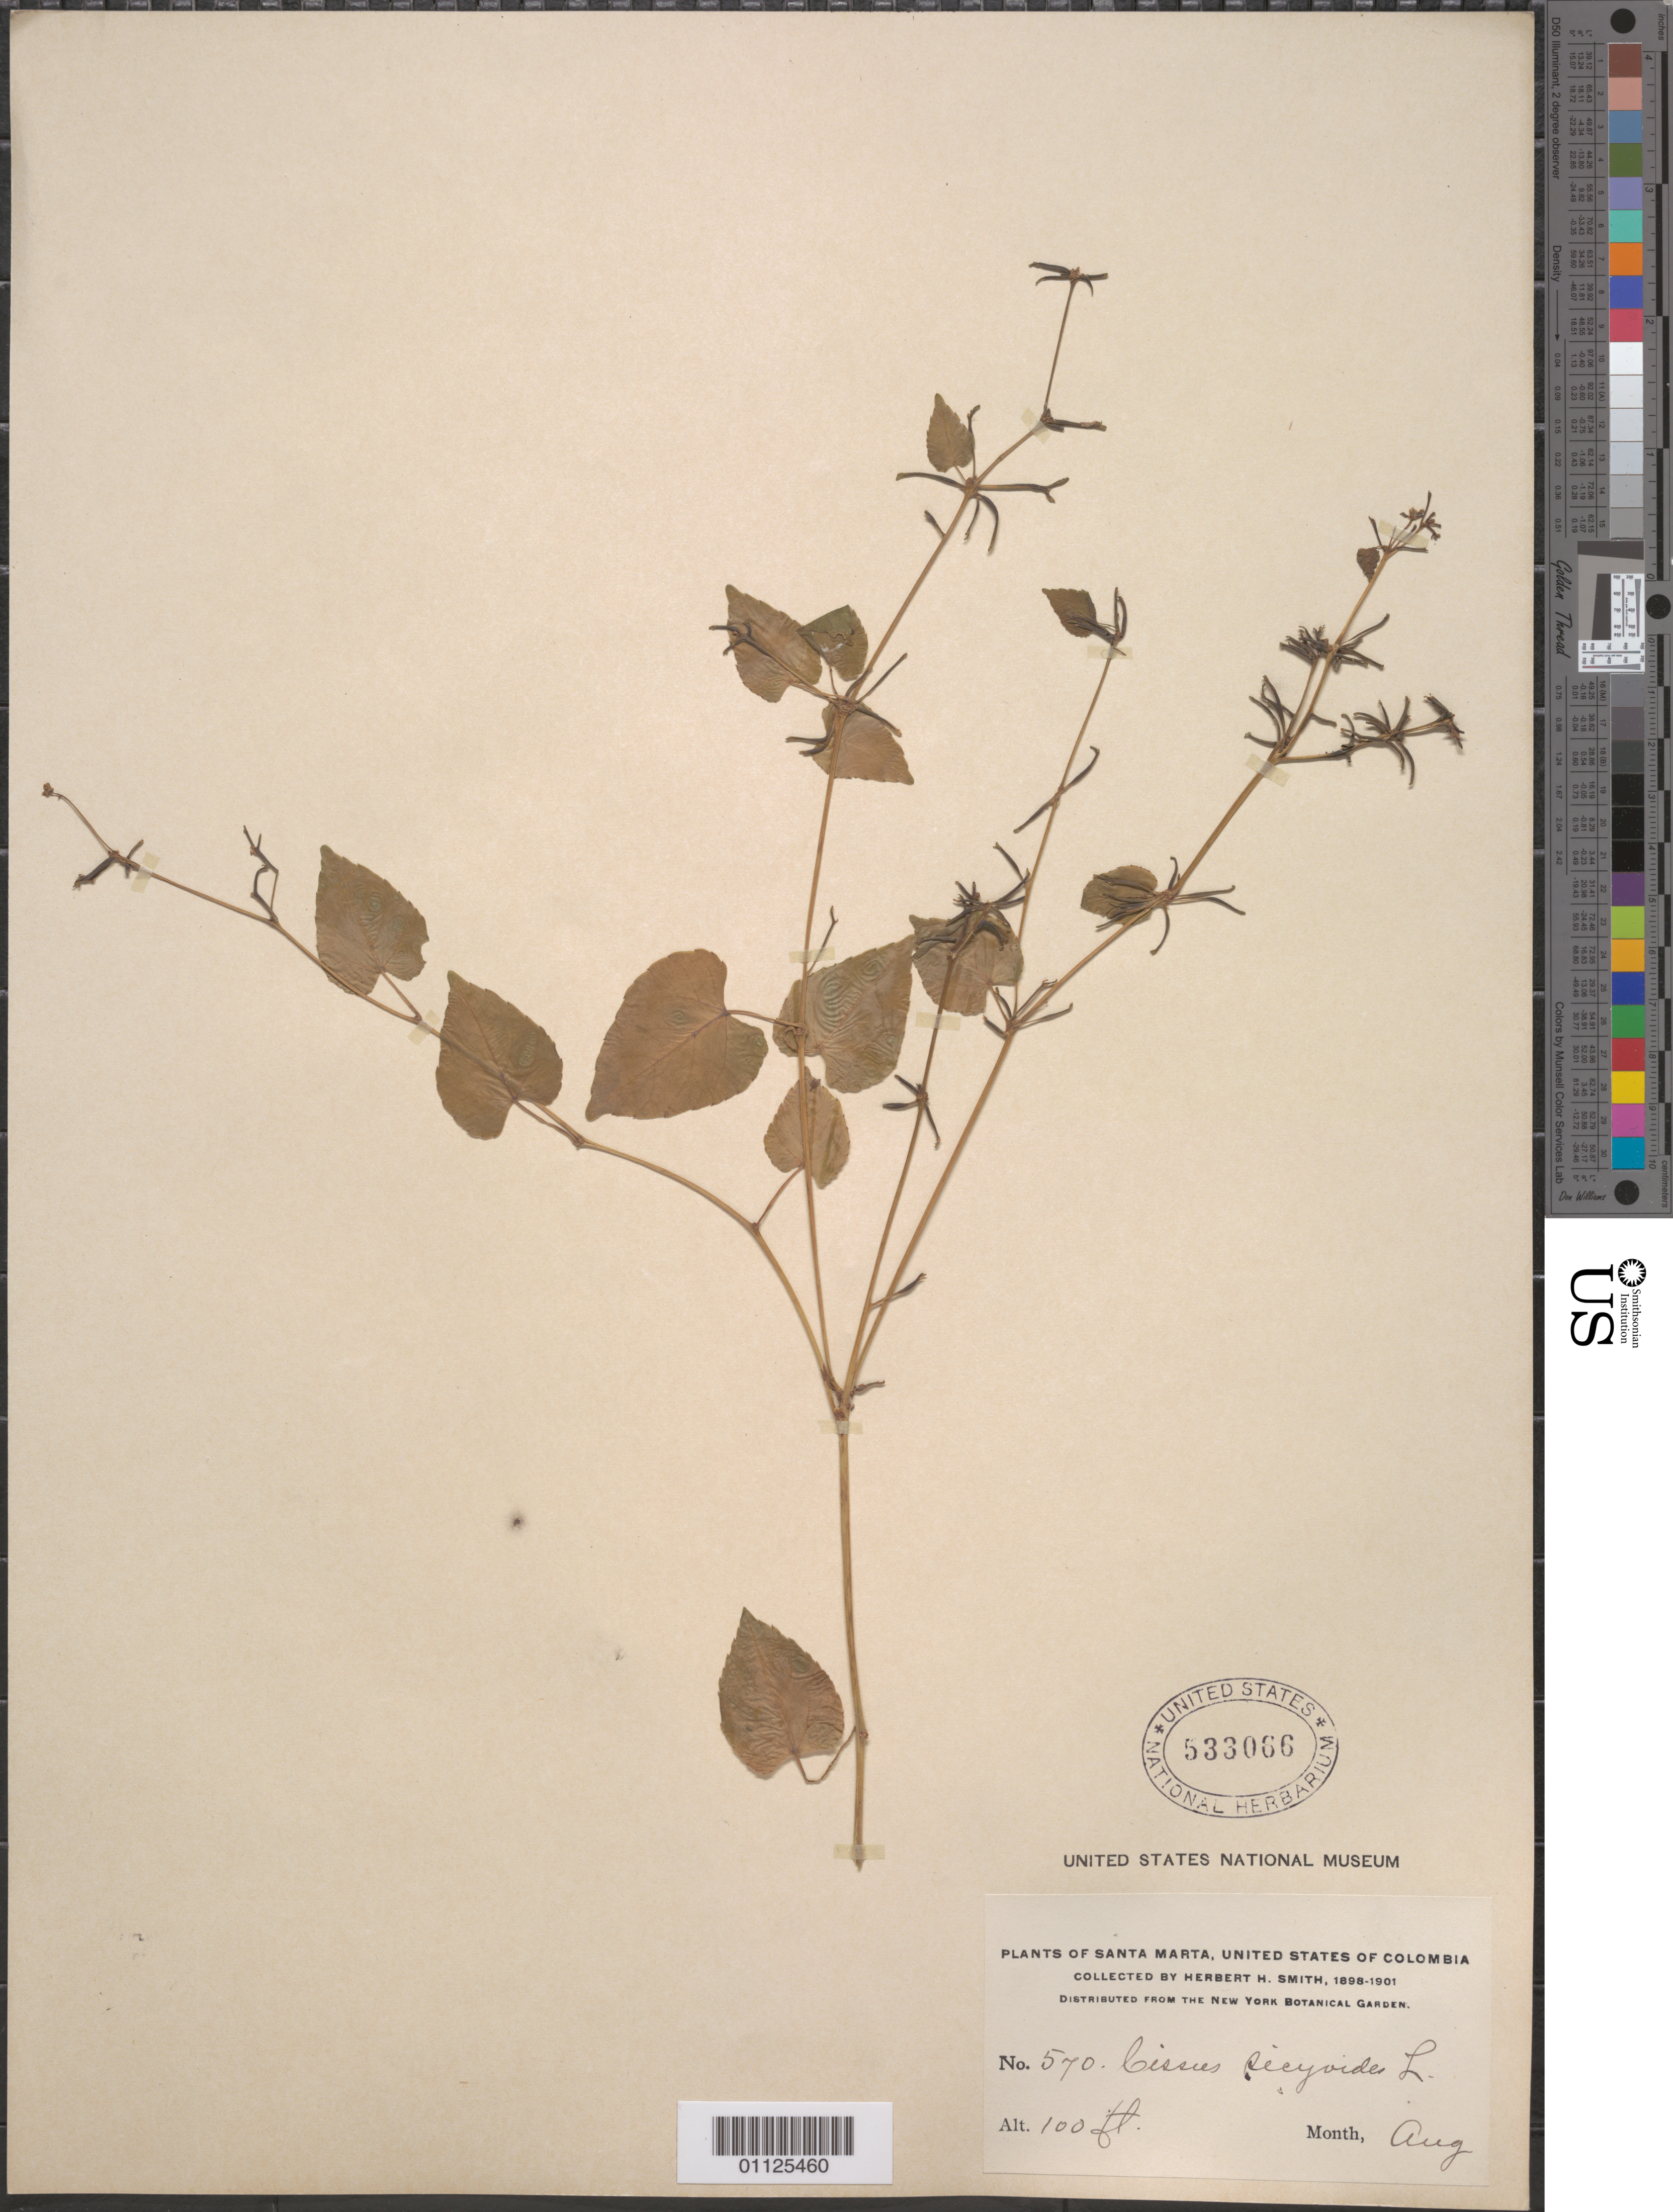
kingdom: Plantae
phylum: Tracheophyta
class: Magnoliopsida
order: Vitales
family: Vitaceae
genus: Cissus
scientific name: Cissus verticillata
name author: (L.) Nicolson & C.E. Jarvis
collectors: Herbert H. Smith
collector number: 570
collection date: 1898/1901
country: Colombia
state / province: Magdalena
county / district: Santa Marta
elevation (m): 30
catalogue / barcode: US 533066